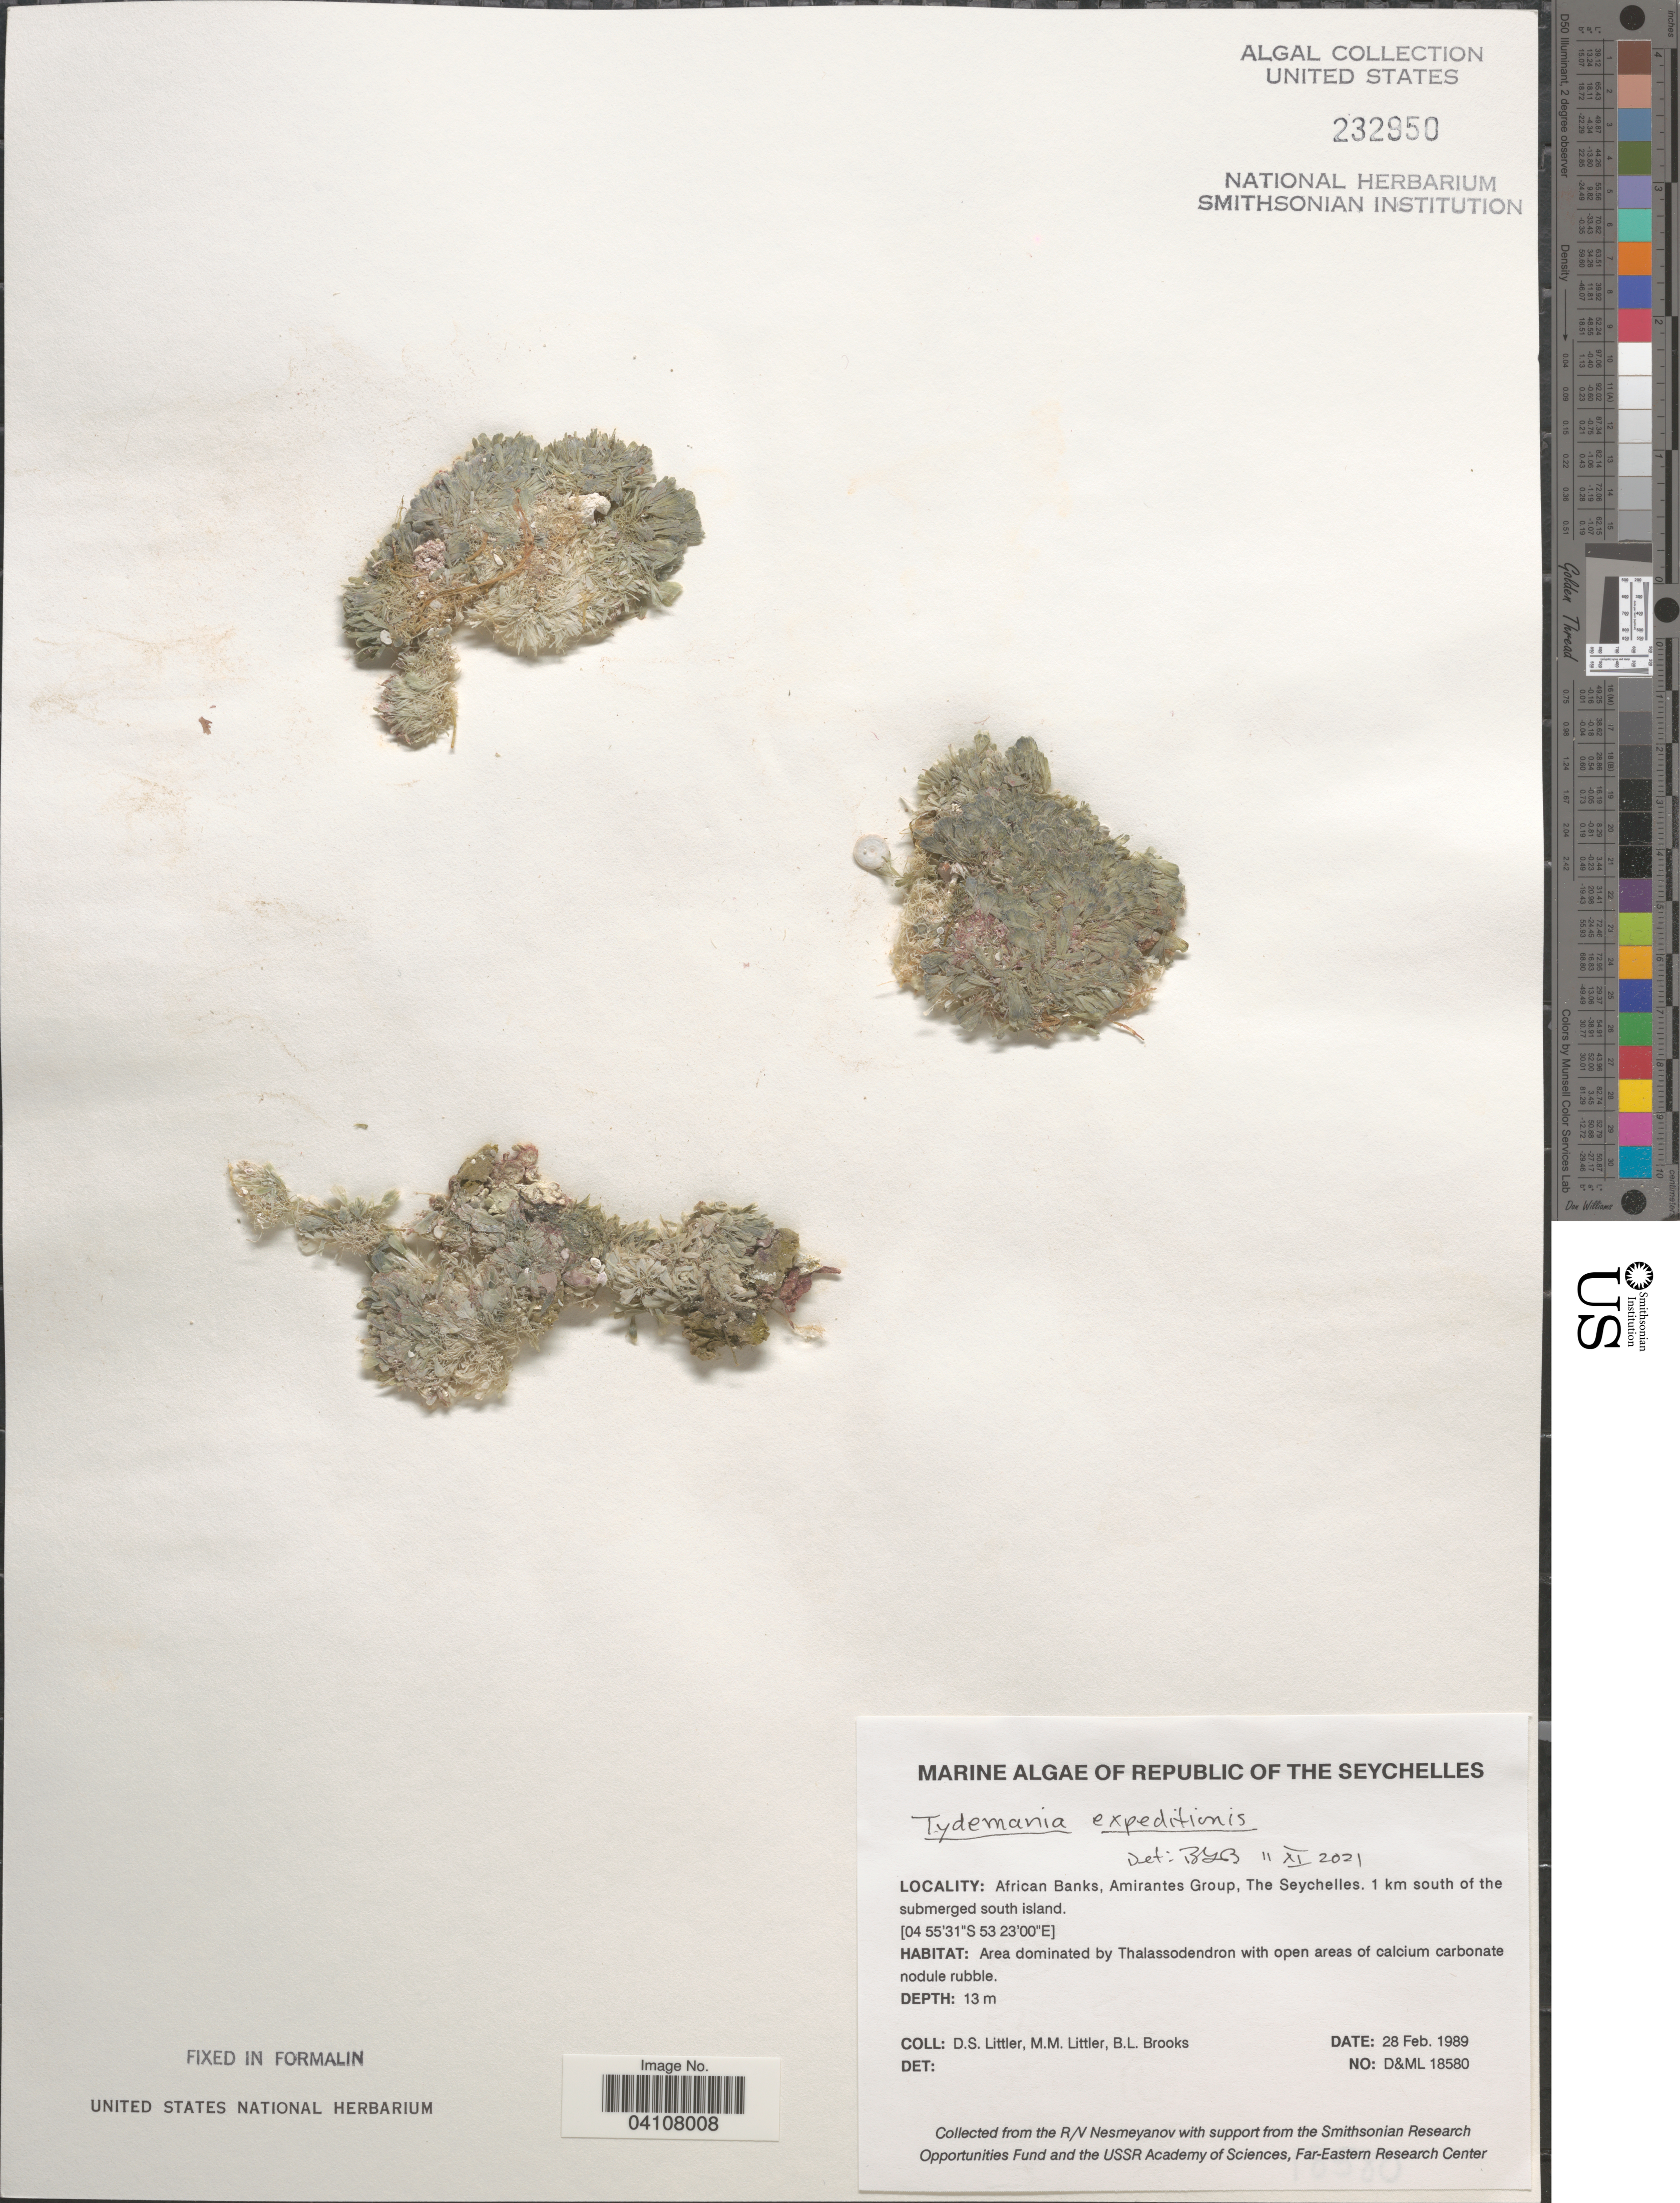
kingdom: Plantae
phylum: Chlorophyta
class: Ulvophyceae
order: Bryopsidales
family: Udoteaceae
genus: Tydemania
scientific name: Tydemania expeditionis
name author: Weber Bosse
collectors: D. S. Littler & B. Brooks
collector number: D&ML18580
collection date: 1989-02-28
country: Seychelles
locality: Republic of the Seychelles. African Banks, Amirantes Group. 1 km south of the submerged south island.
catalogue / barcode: US 232950